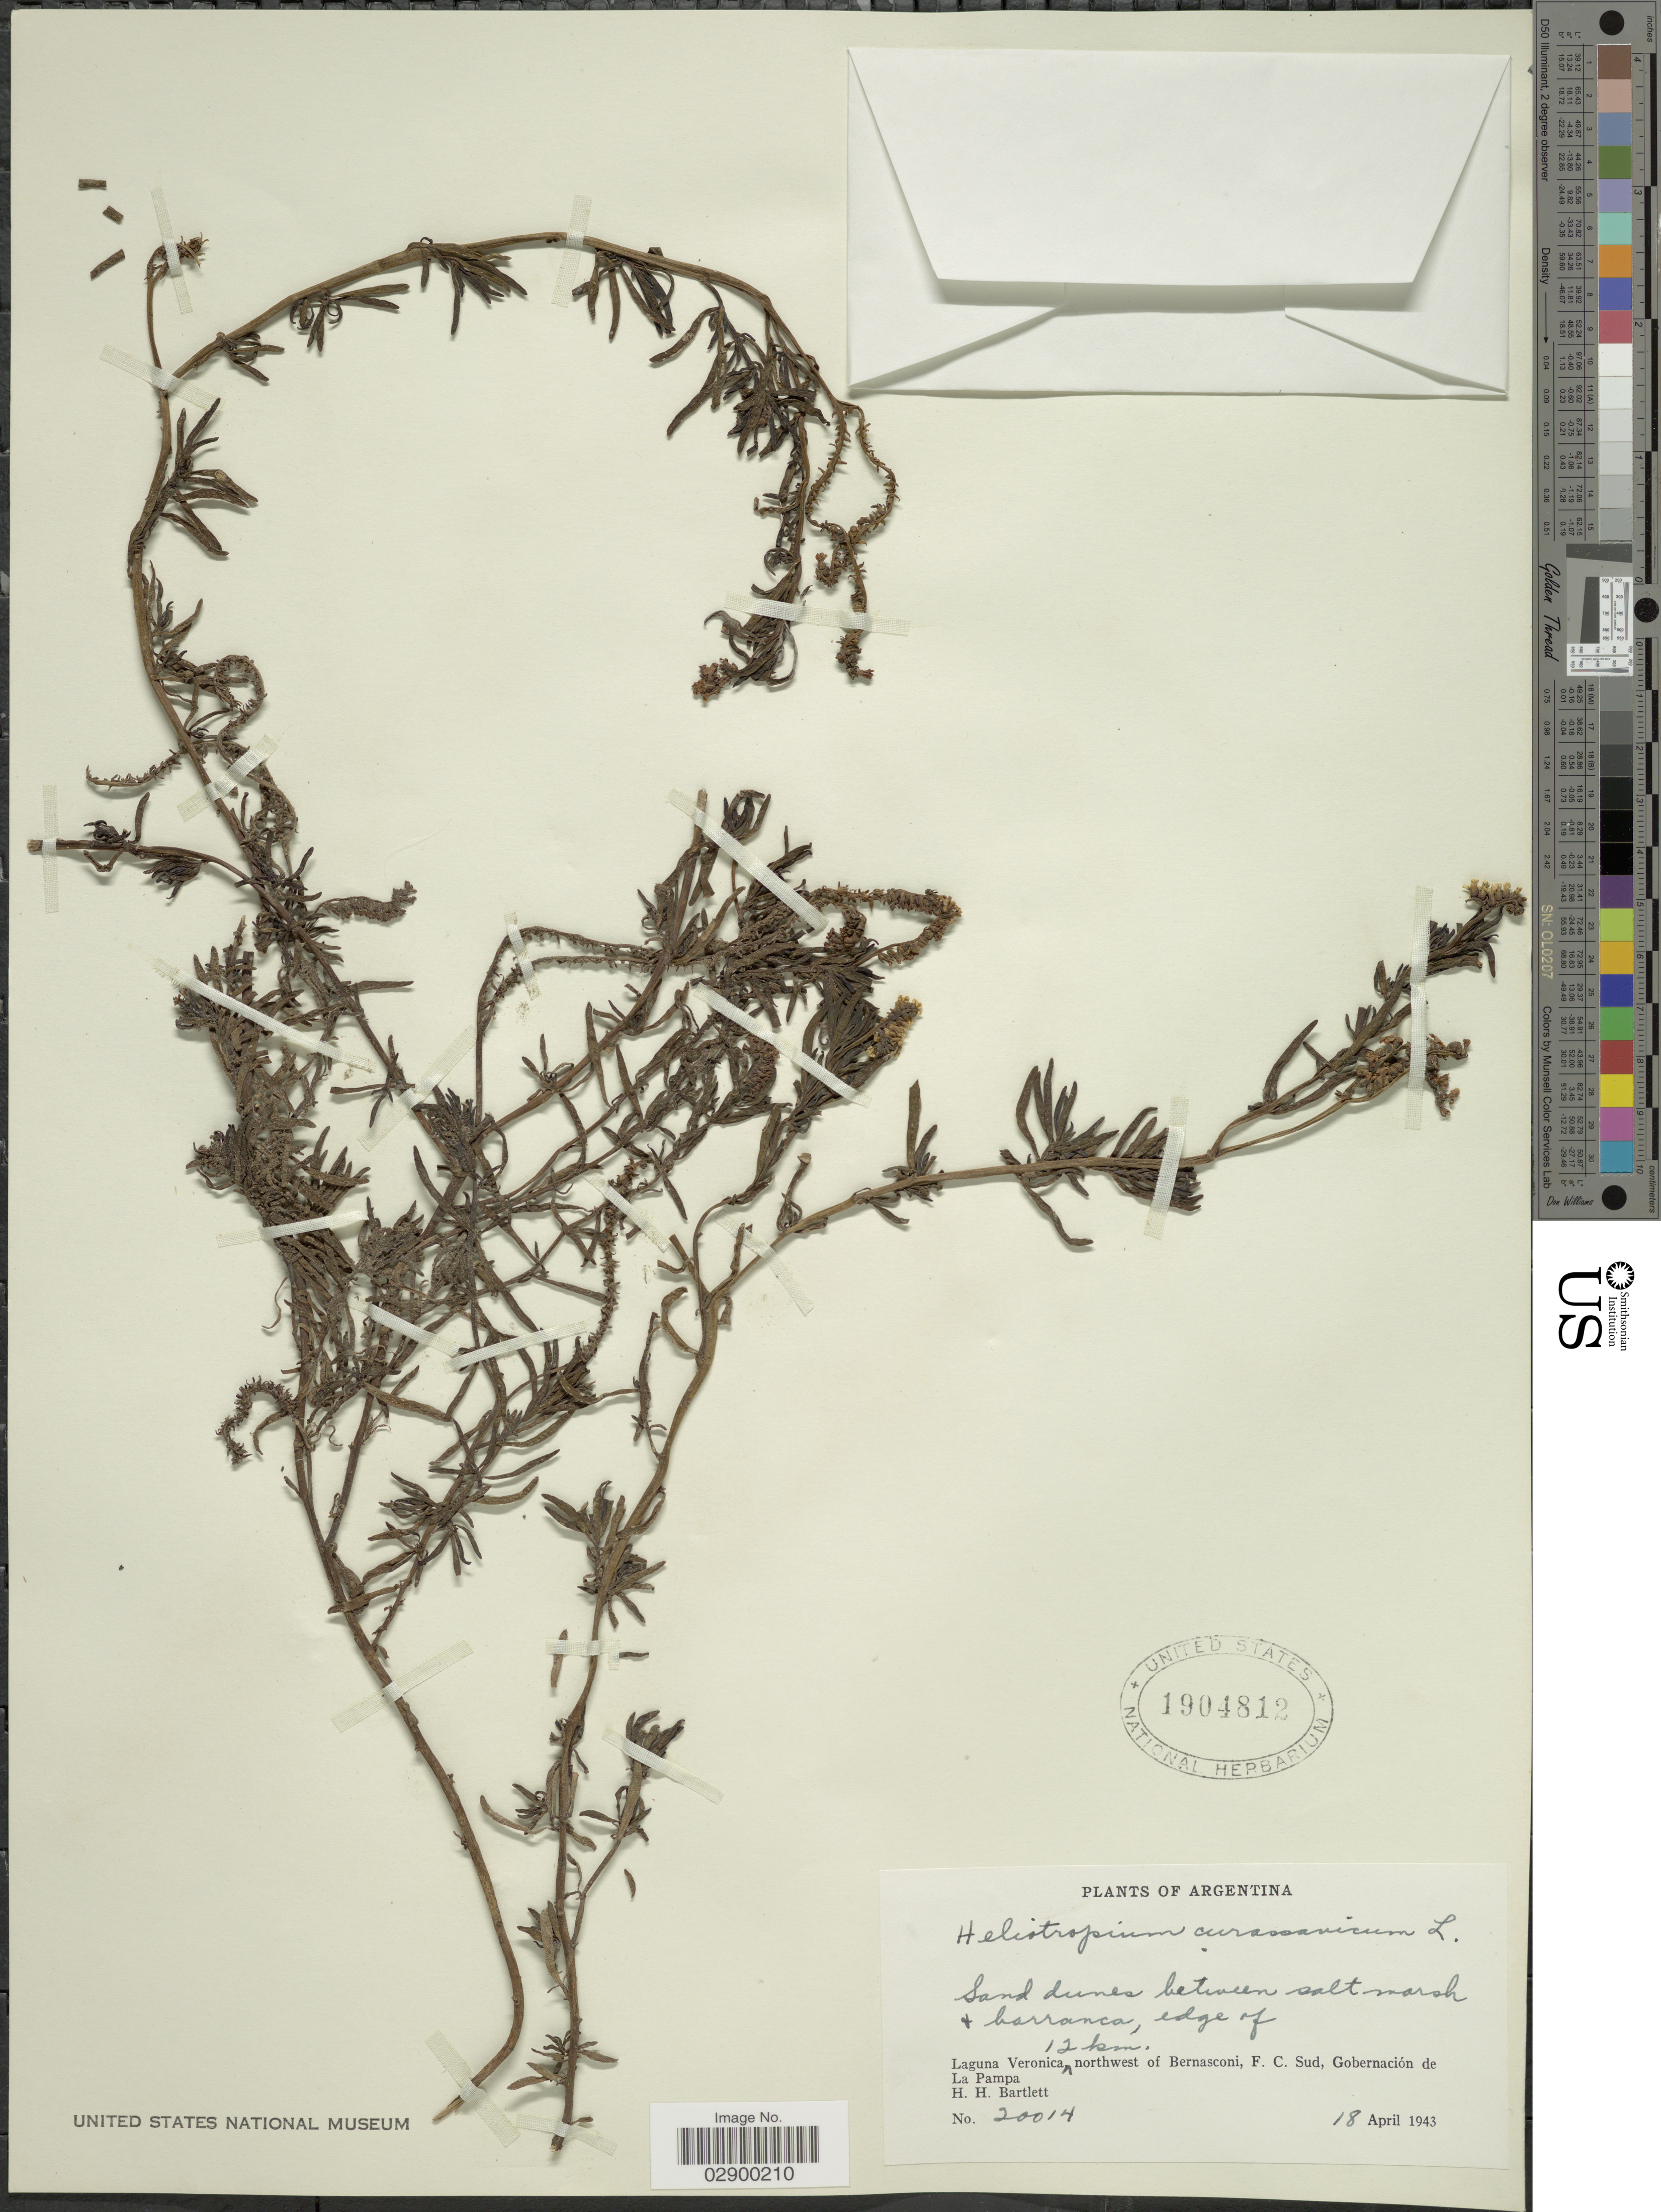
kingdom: Plantae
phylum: Tracheophyta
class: Magnoliopsida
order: Boraginales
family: Heliotropiaceae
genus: Heliotropium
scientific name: Heliotropium curassavicum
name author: L.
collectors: H. H. Bartlett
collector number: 20014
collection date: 1943-04-18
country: Argentina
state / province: La Pampa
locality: Laguna Veronica, 12 km northwest of Bernasconi, F.C. Sud, Gobernación de La Pampa.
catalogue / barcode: US 1904812